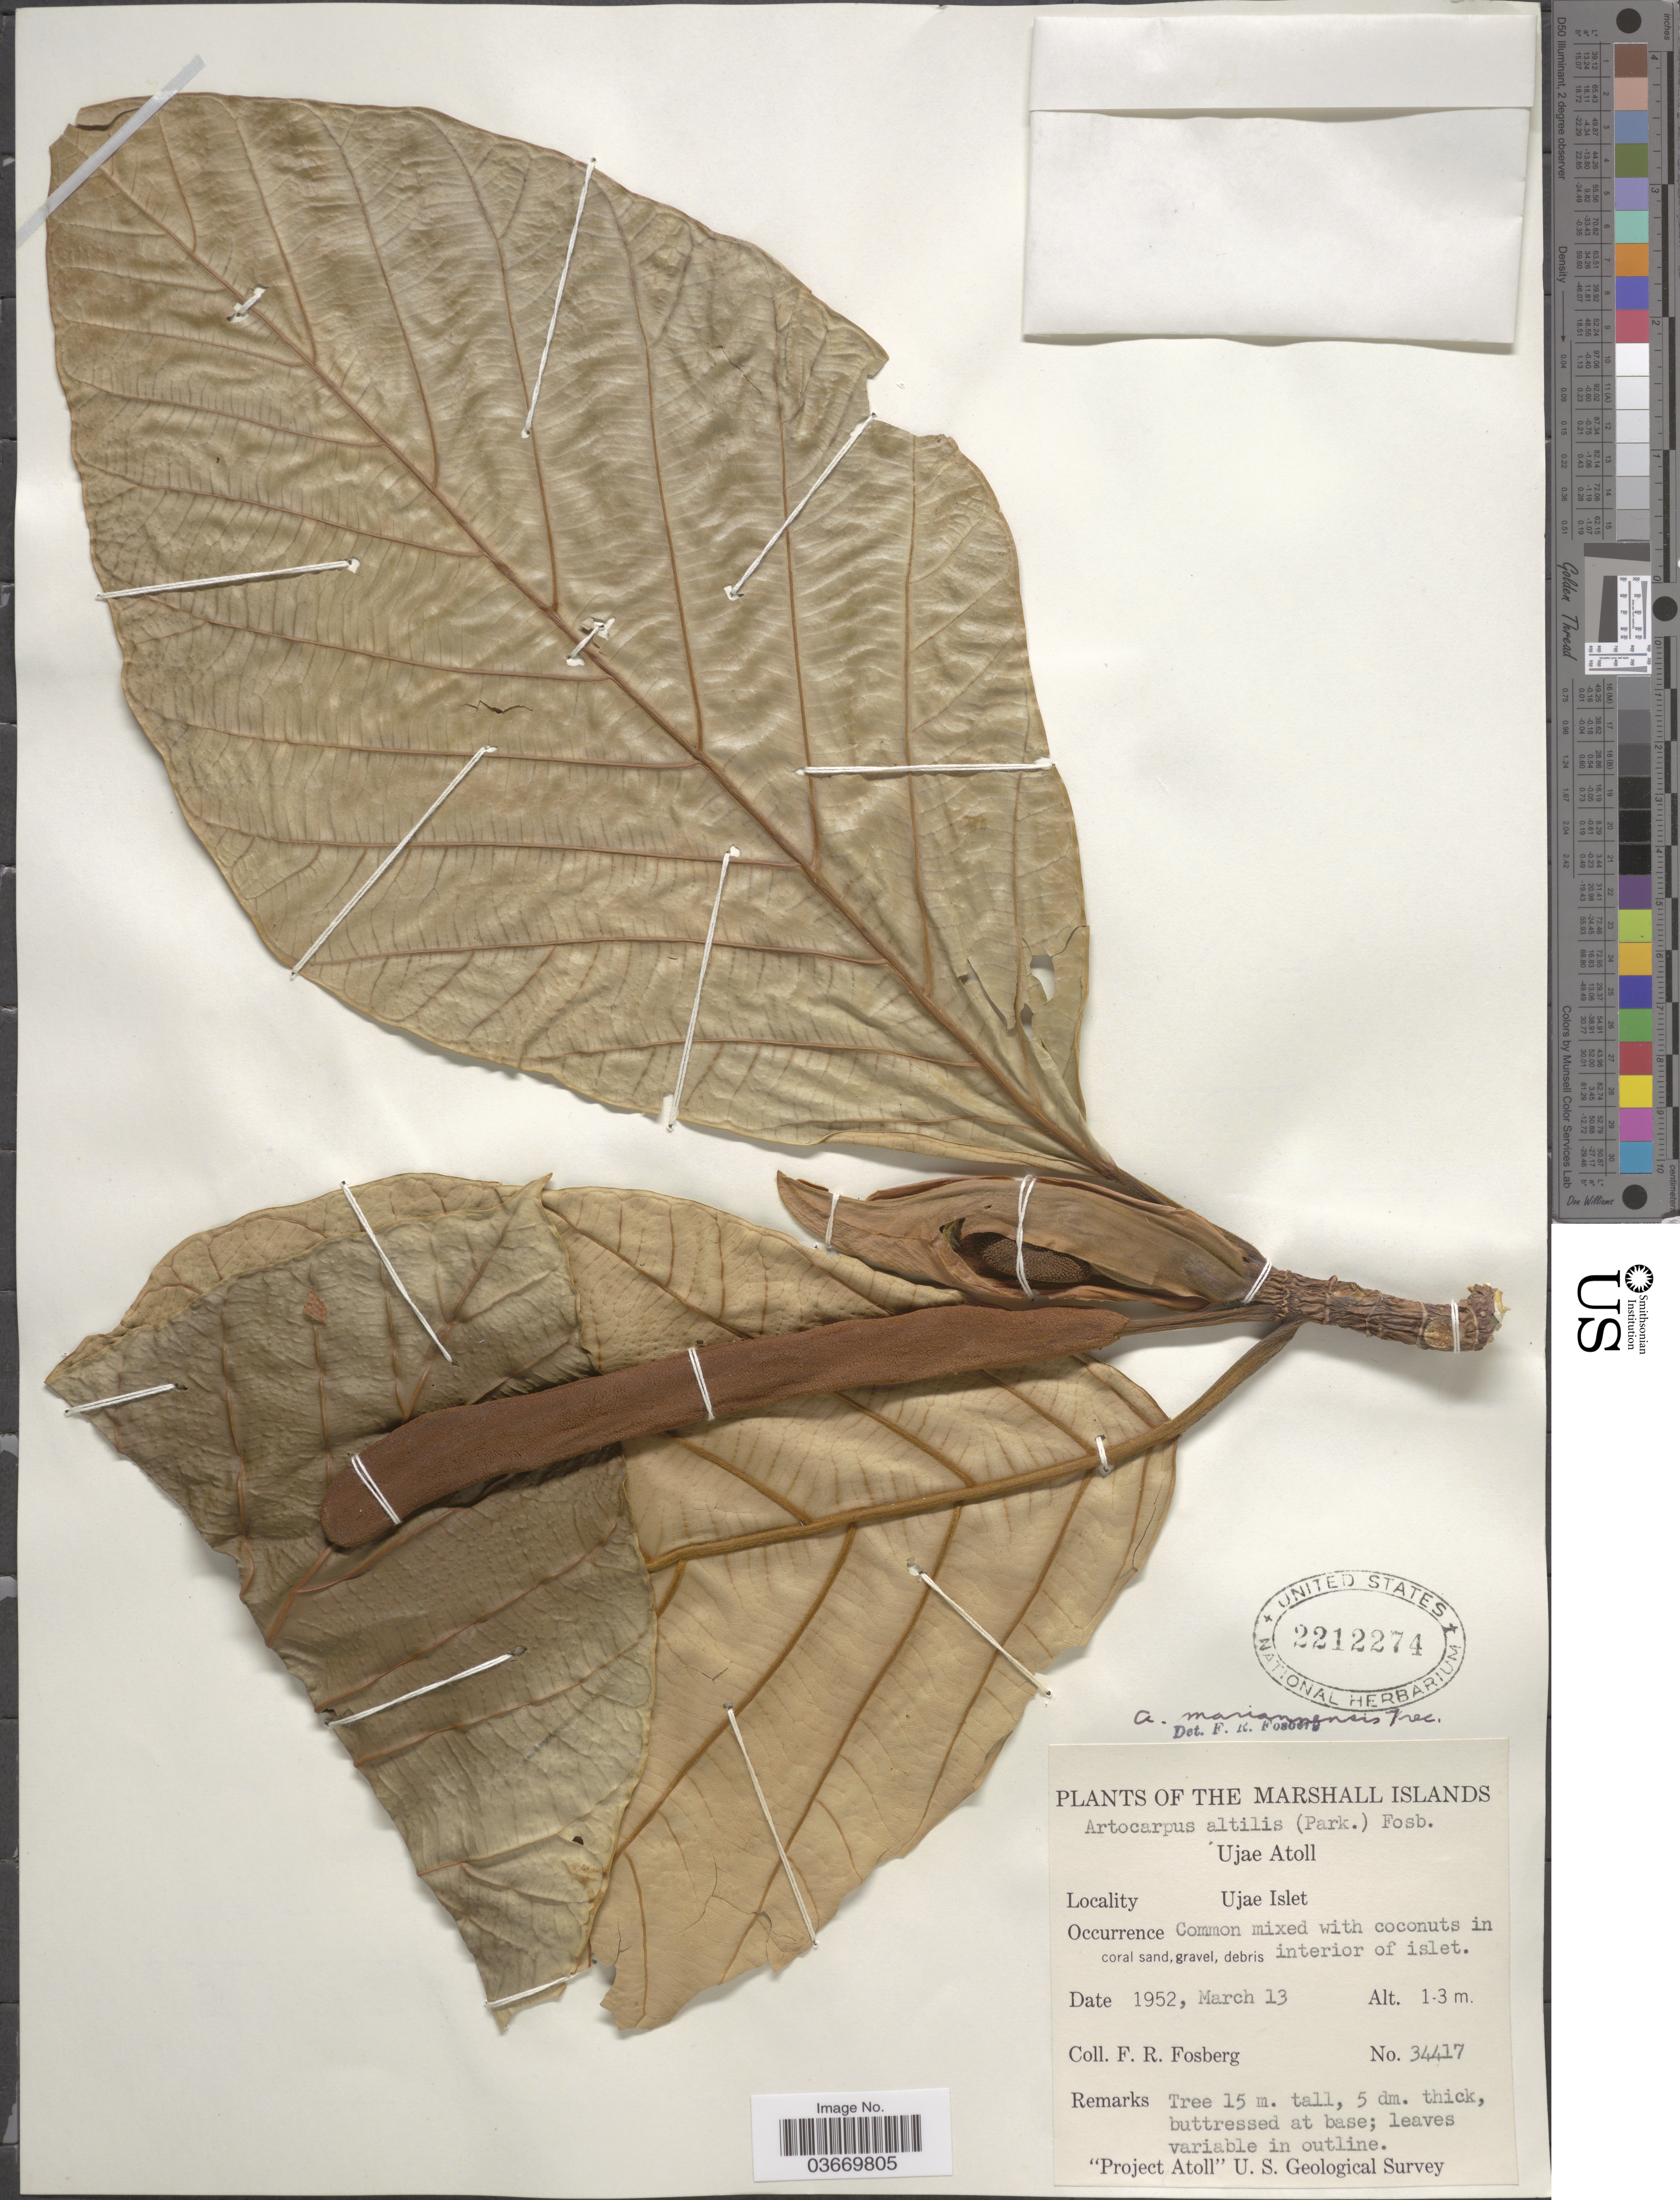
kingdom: Plantae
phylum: Tracheophyta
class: Magnoliopsida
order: Rosales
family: Moraceae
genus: Artocarpus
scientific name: Artocarpus mariannensis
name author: Trécul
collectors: F. R. Fosberg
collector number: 34417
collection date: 1952-03-13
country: Marshall Islands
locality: Ujae Atoll. Ujae Islet.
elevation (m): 1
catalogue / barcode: US 2212274